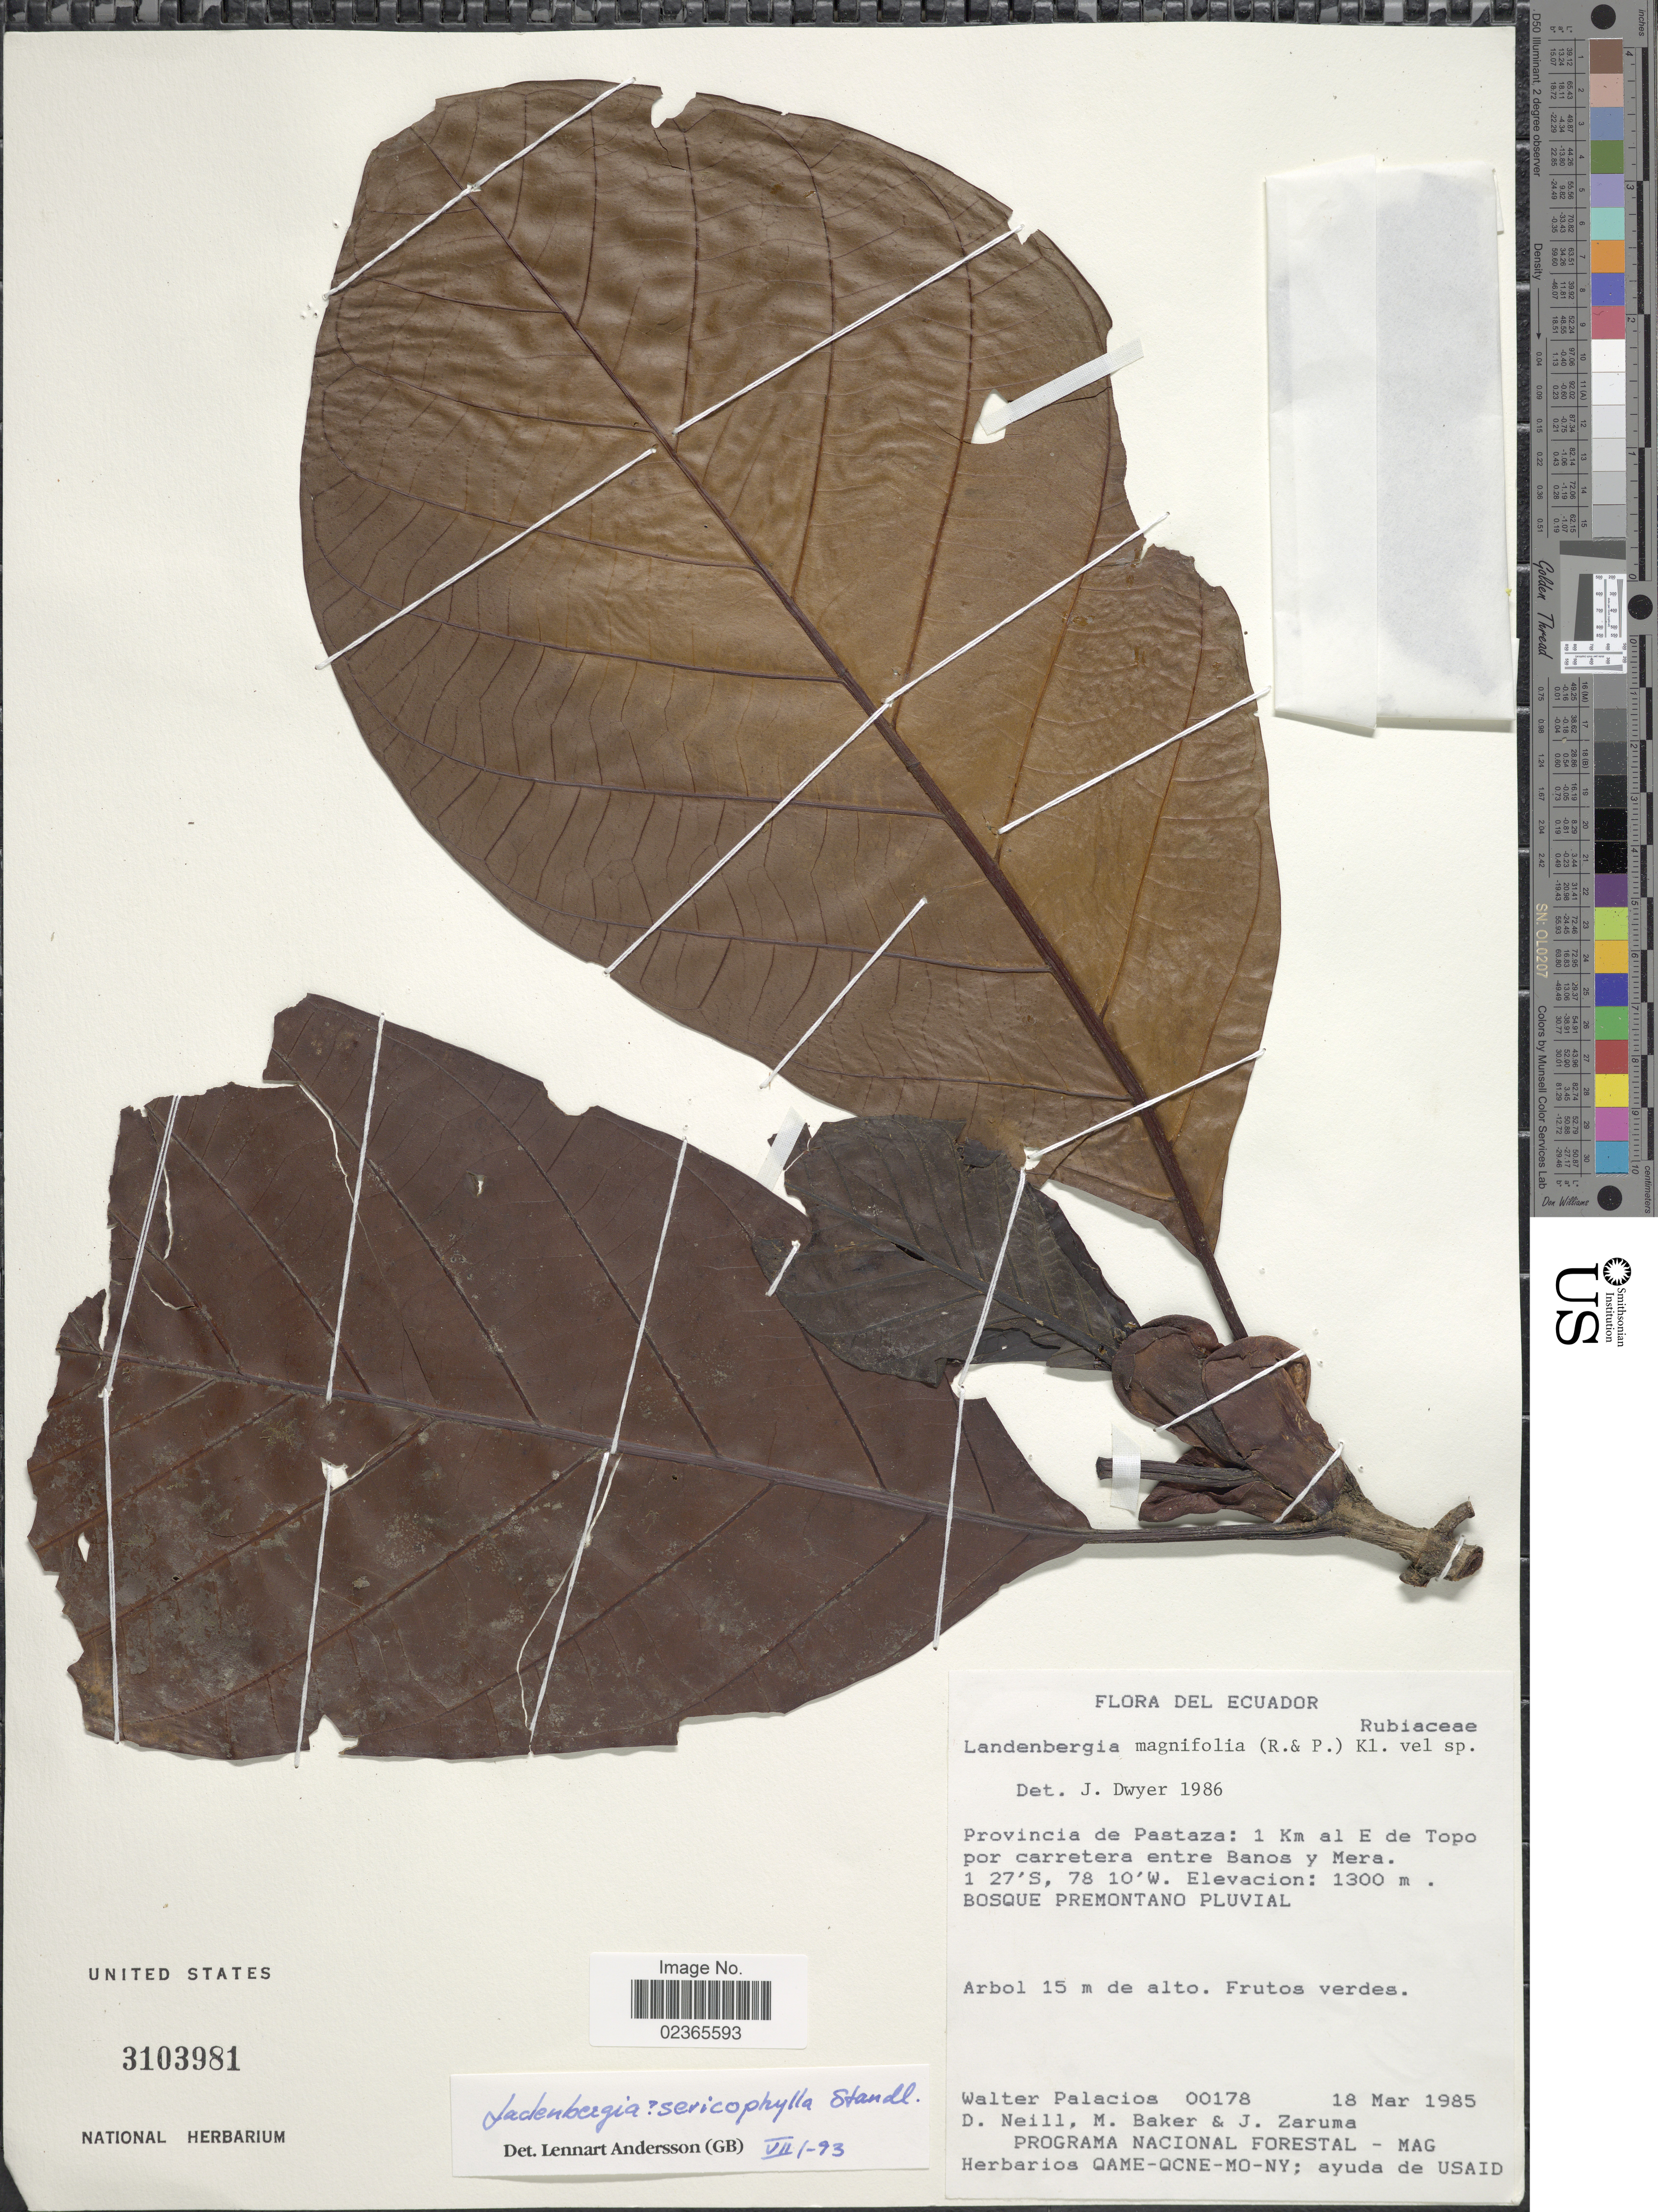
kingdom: Plantae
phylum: Tracheophyta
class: Magnoliopsida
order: Gentianales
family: Rubiaceae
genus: Ladenbergia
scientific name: Ladenbergia sericophylla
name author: Standl.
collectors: W. Palacios, D. Neill, M. Baker & J. Zaruma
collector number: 00178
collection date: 1985-03-18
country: Ecuador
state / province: Pastaza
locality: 1 km al E de Topo por carretera entre Banos y Mera, Bosque Premontano Pluvial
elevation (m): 1300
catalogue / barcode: US 3103981